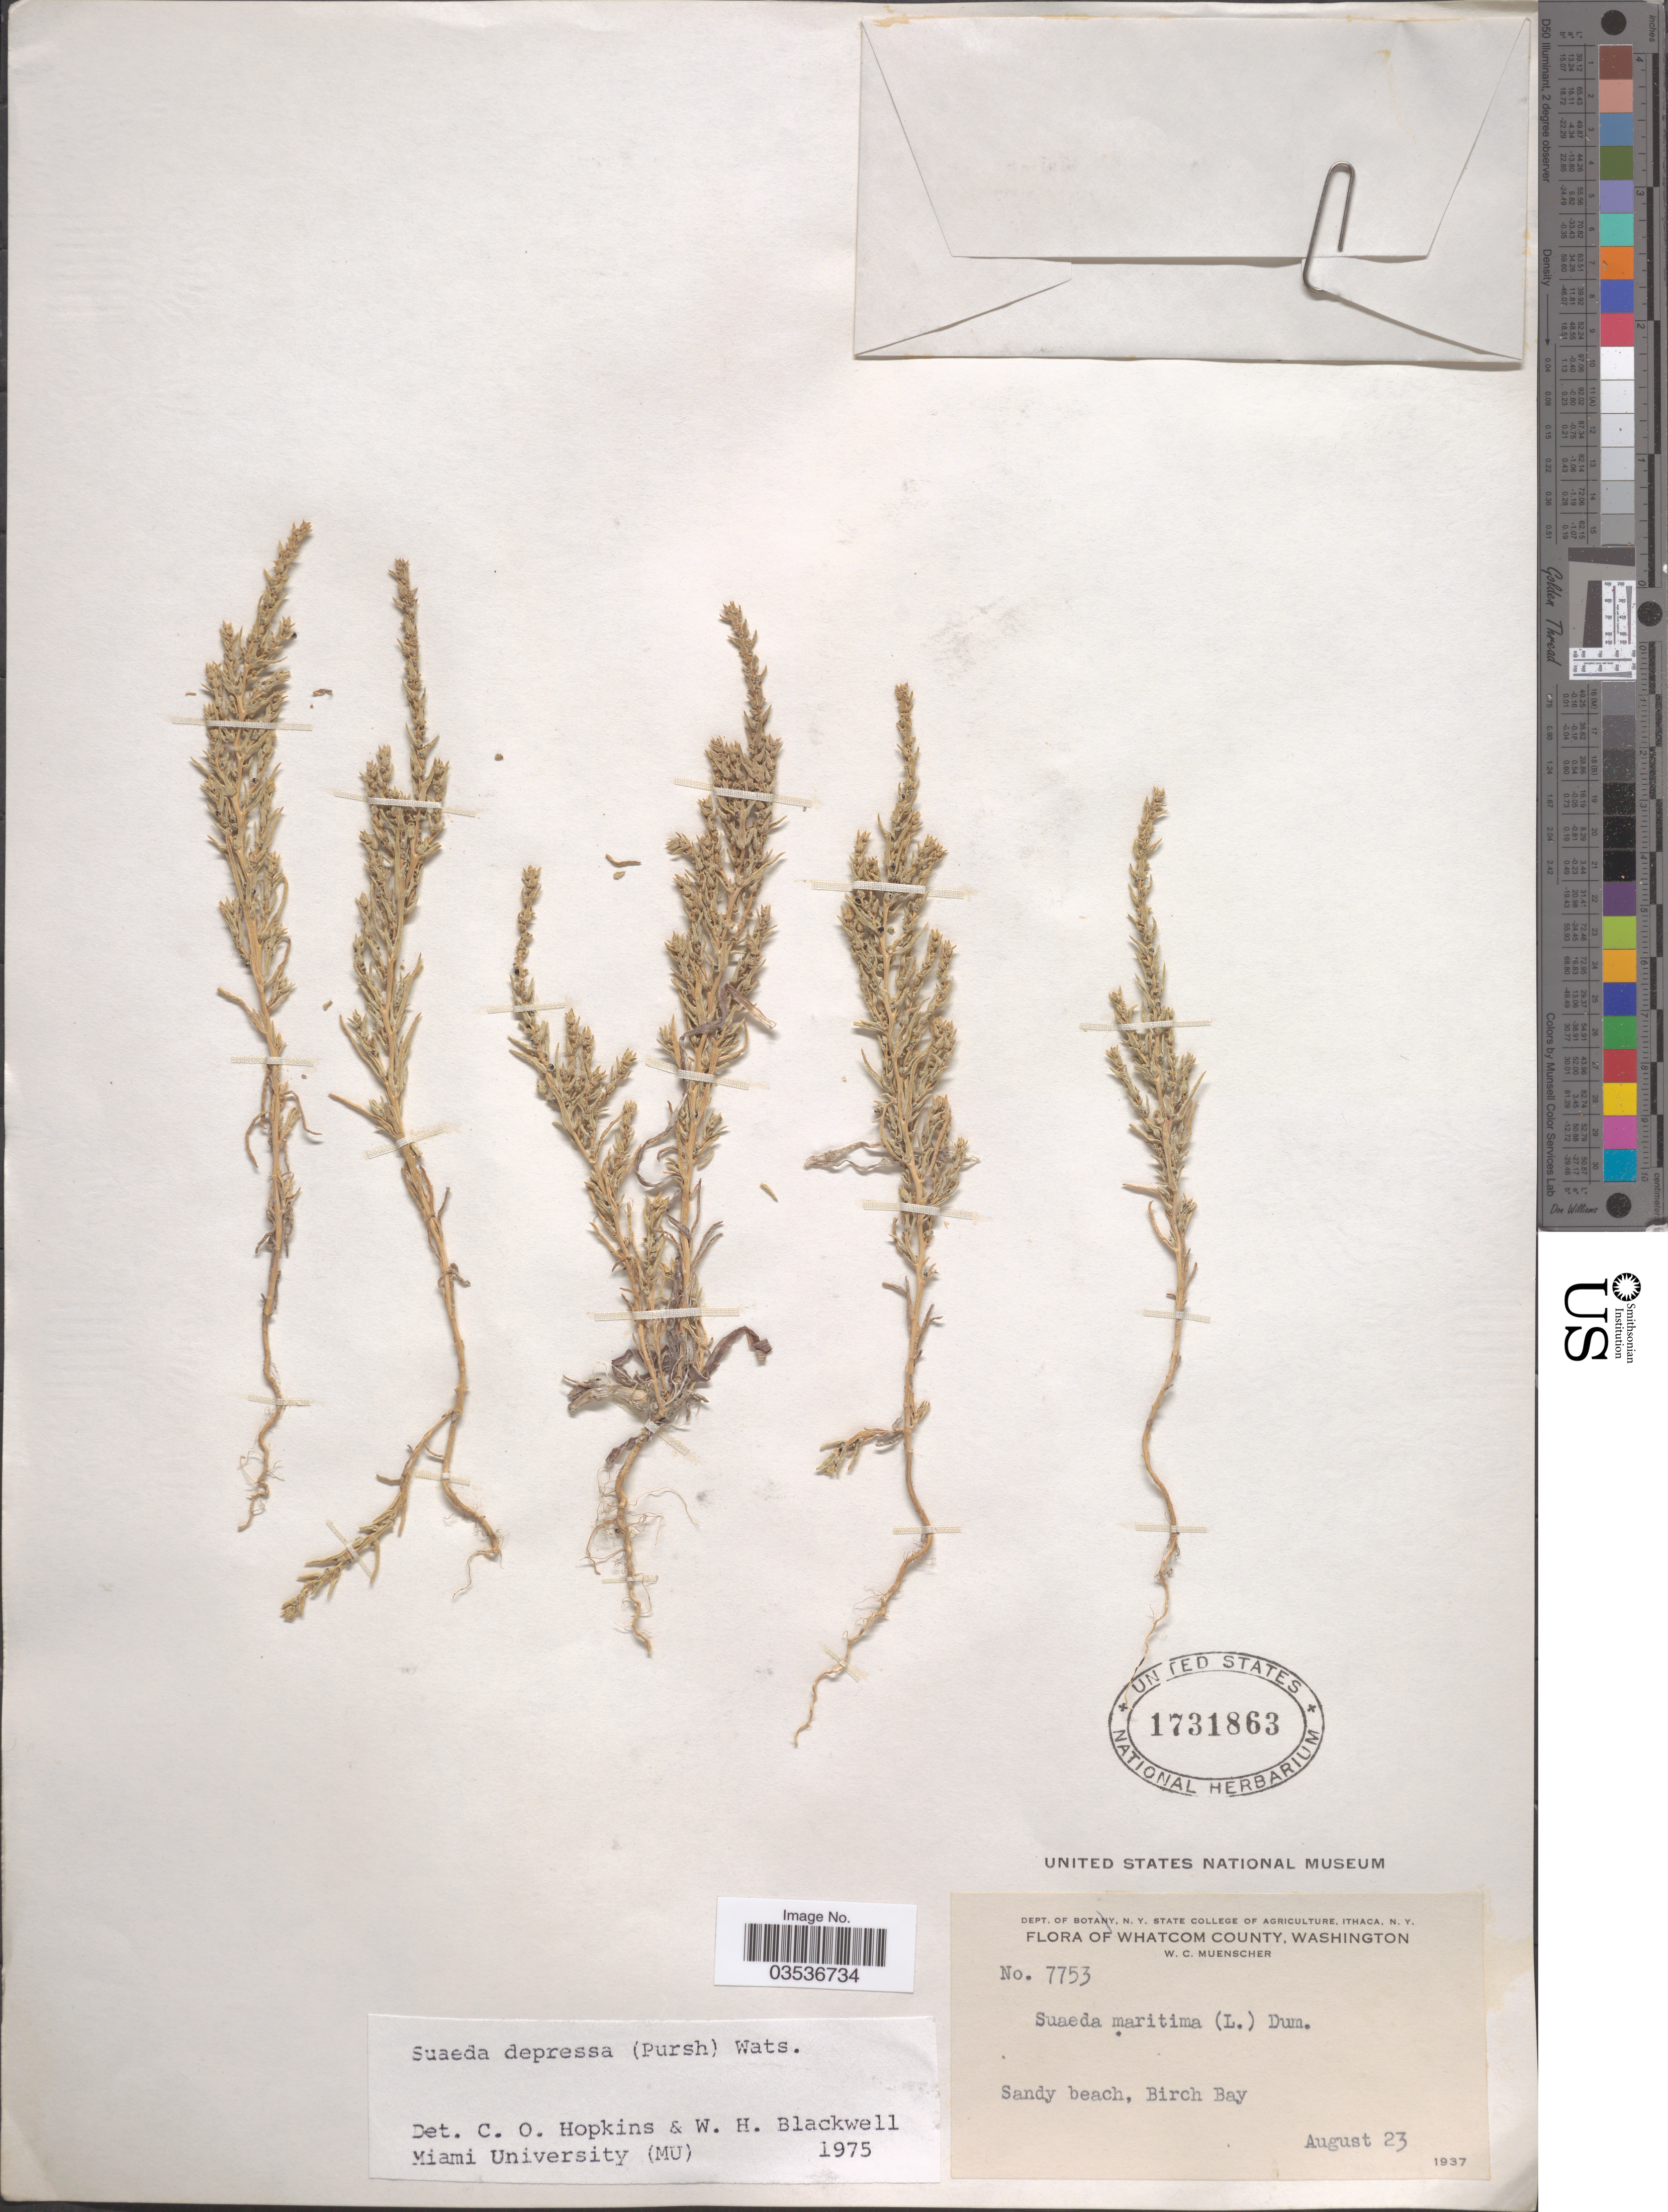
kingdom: Plantae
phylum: Tracheophyta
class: Magnoliopsida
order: Caryophyllales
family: Amaranthaceae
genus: Suaeda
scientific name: Suaeda depressa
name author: (Pursh) S. Watson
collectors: W. Muenscher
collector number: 7753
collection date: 1937-08-23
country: United States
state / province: Washington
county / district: Whatcom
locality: Whatcom County, Sandy beach, Birch Bay.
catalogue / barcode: US 1731863